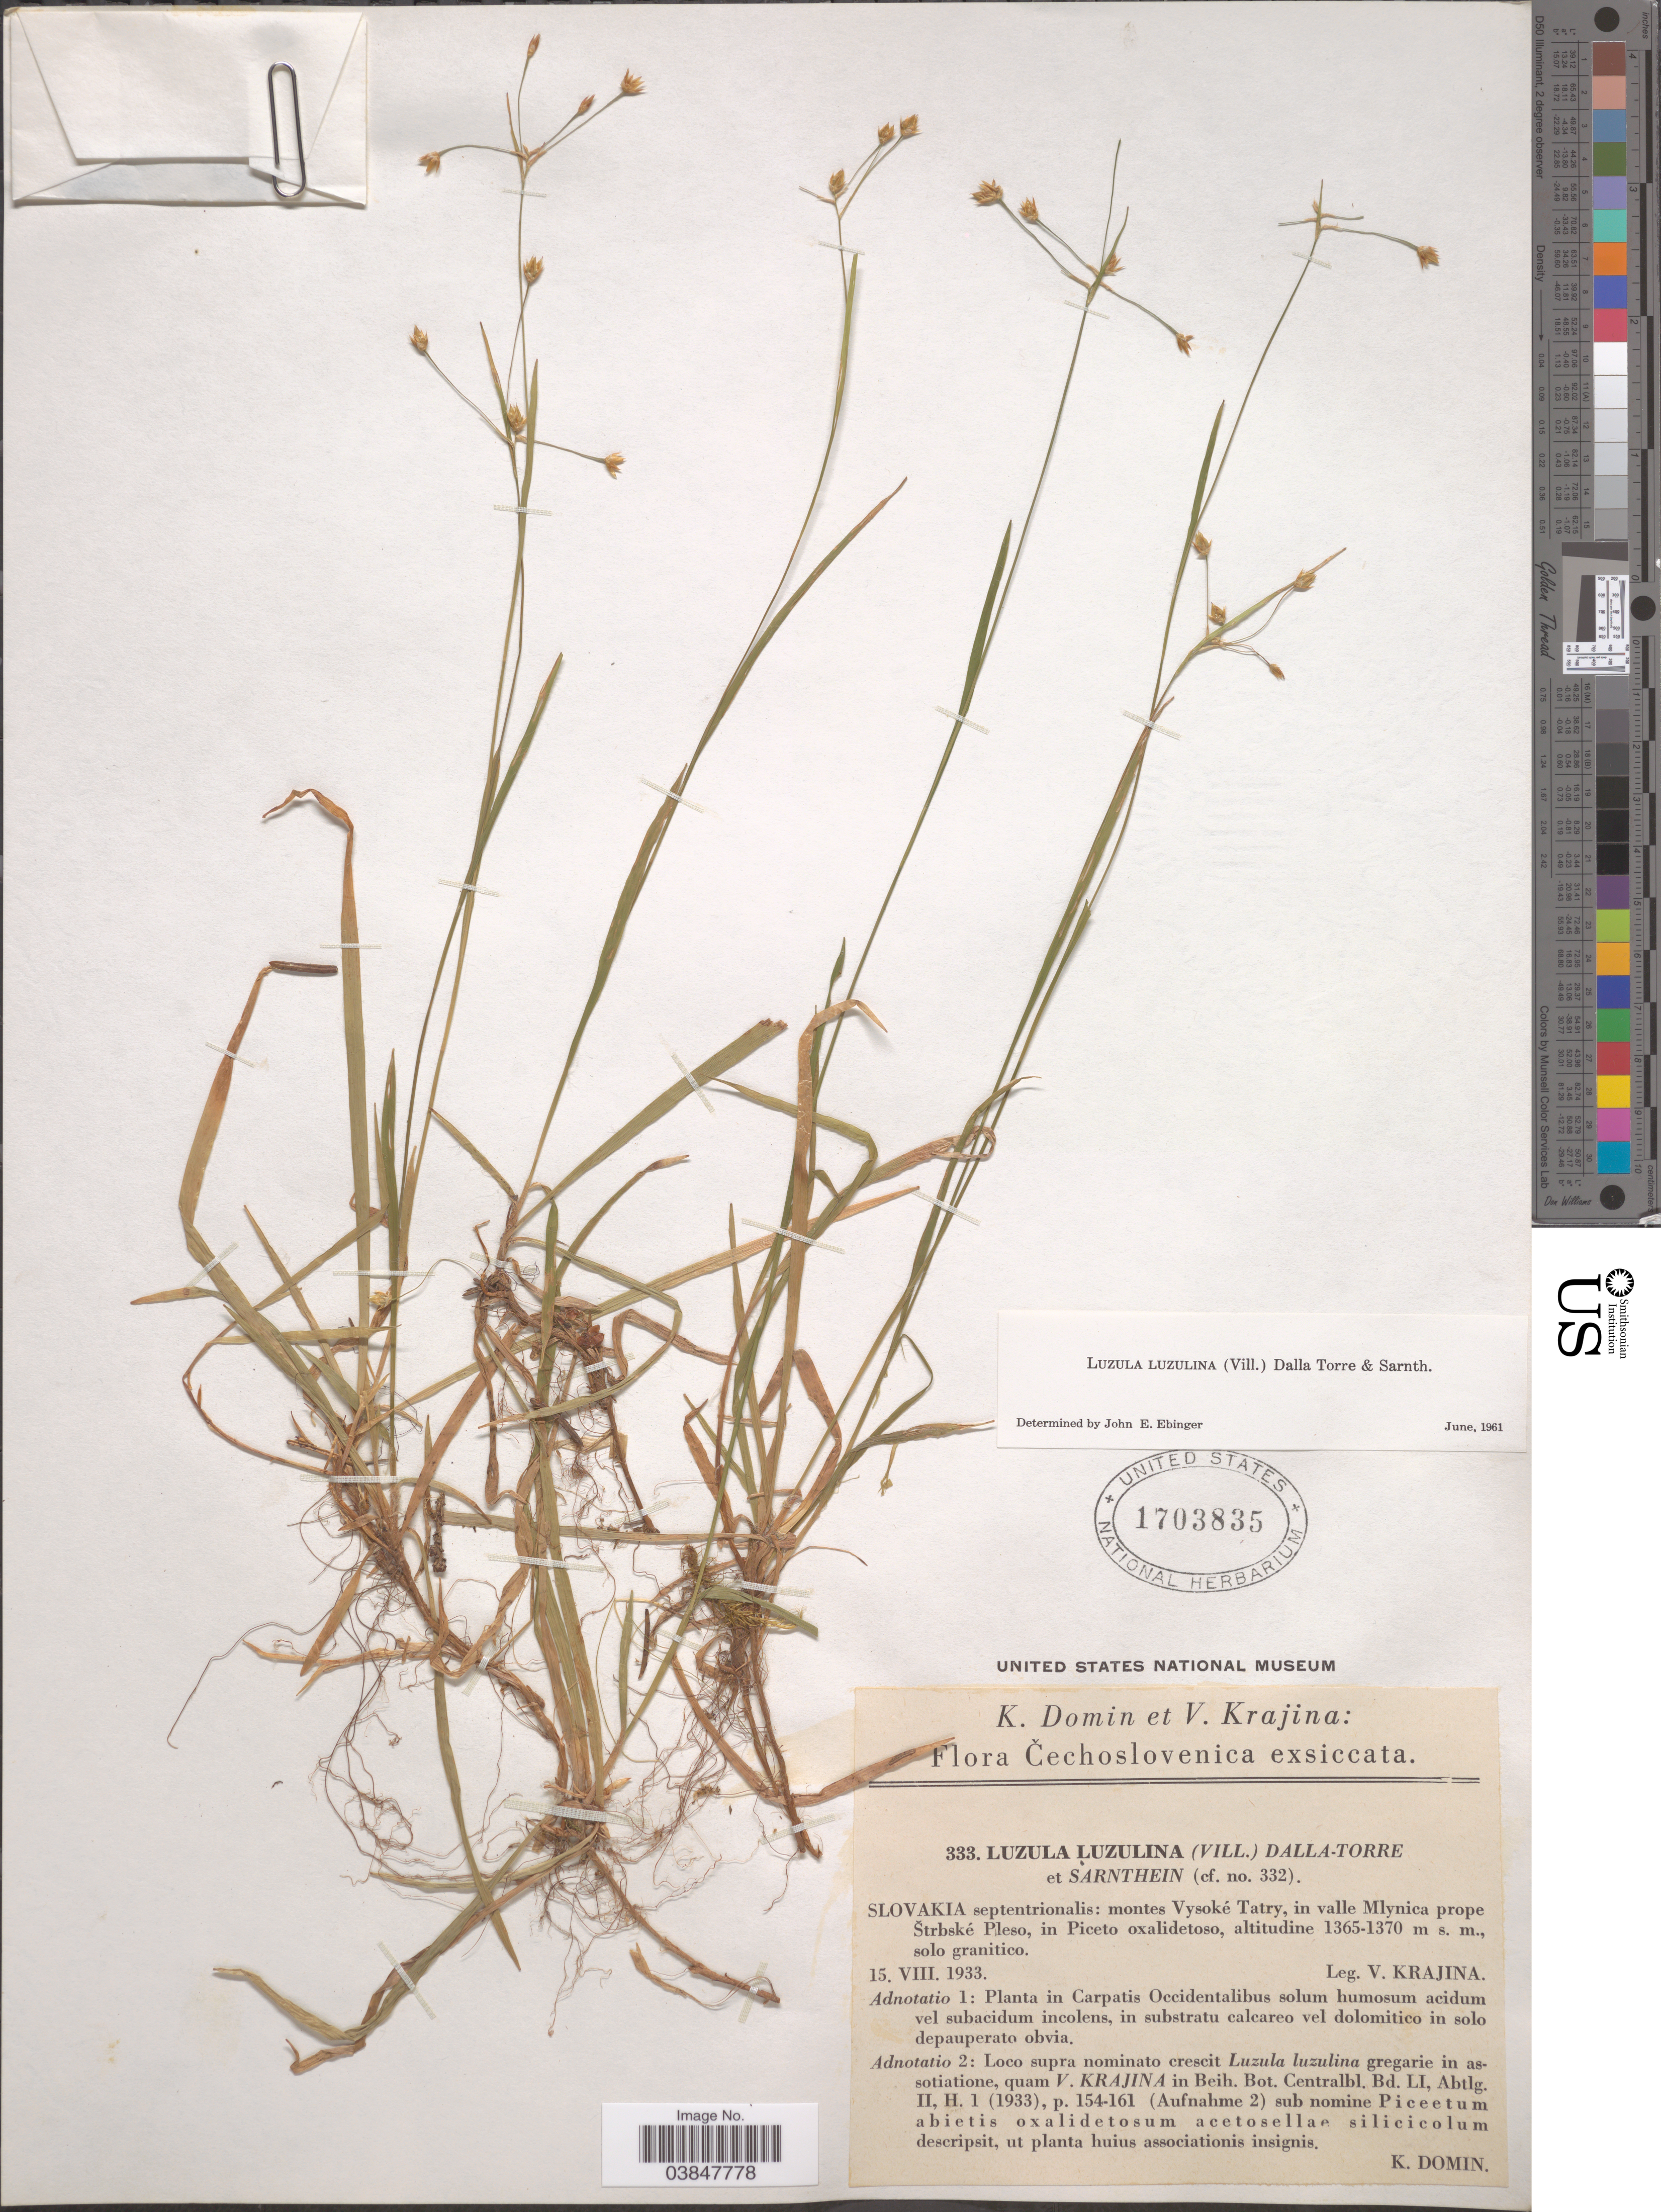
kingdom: Plantae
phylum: Tracheophyta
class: Liliopsida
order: Poales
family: Juncaceae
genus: Luzula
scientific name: Luzula luzulina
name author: (Vill.) Racib.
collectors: V. Krajina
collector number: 333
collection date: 1933-08-15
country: Slovakia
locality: Slovakia septentrionalis: montes Vysoké Tatry, in valle Mlynica prope Štrbské Pleso, in Piceto oxalidetoso.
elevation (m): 1365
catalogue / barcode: US 1703835